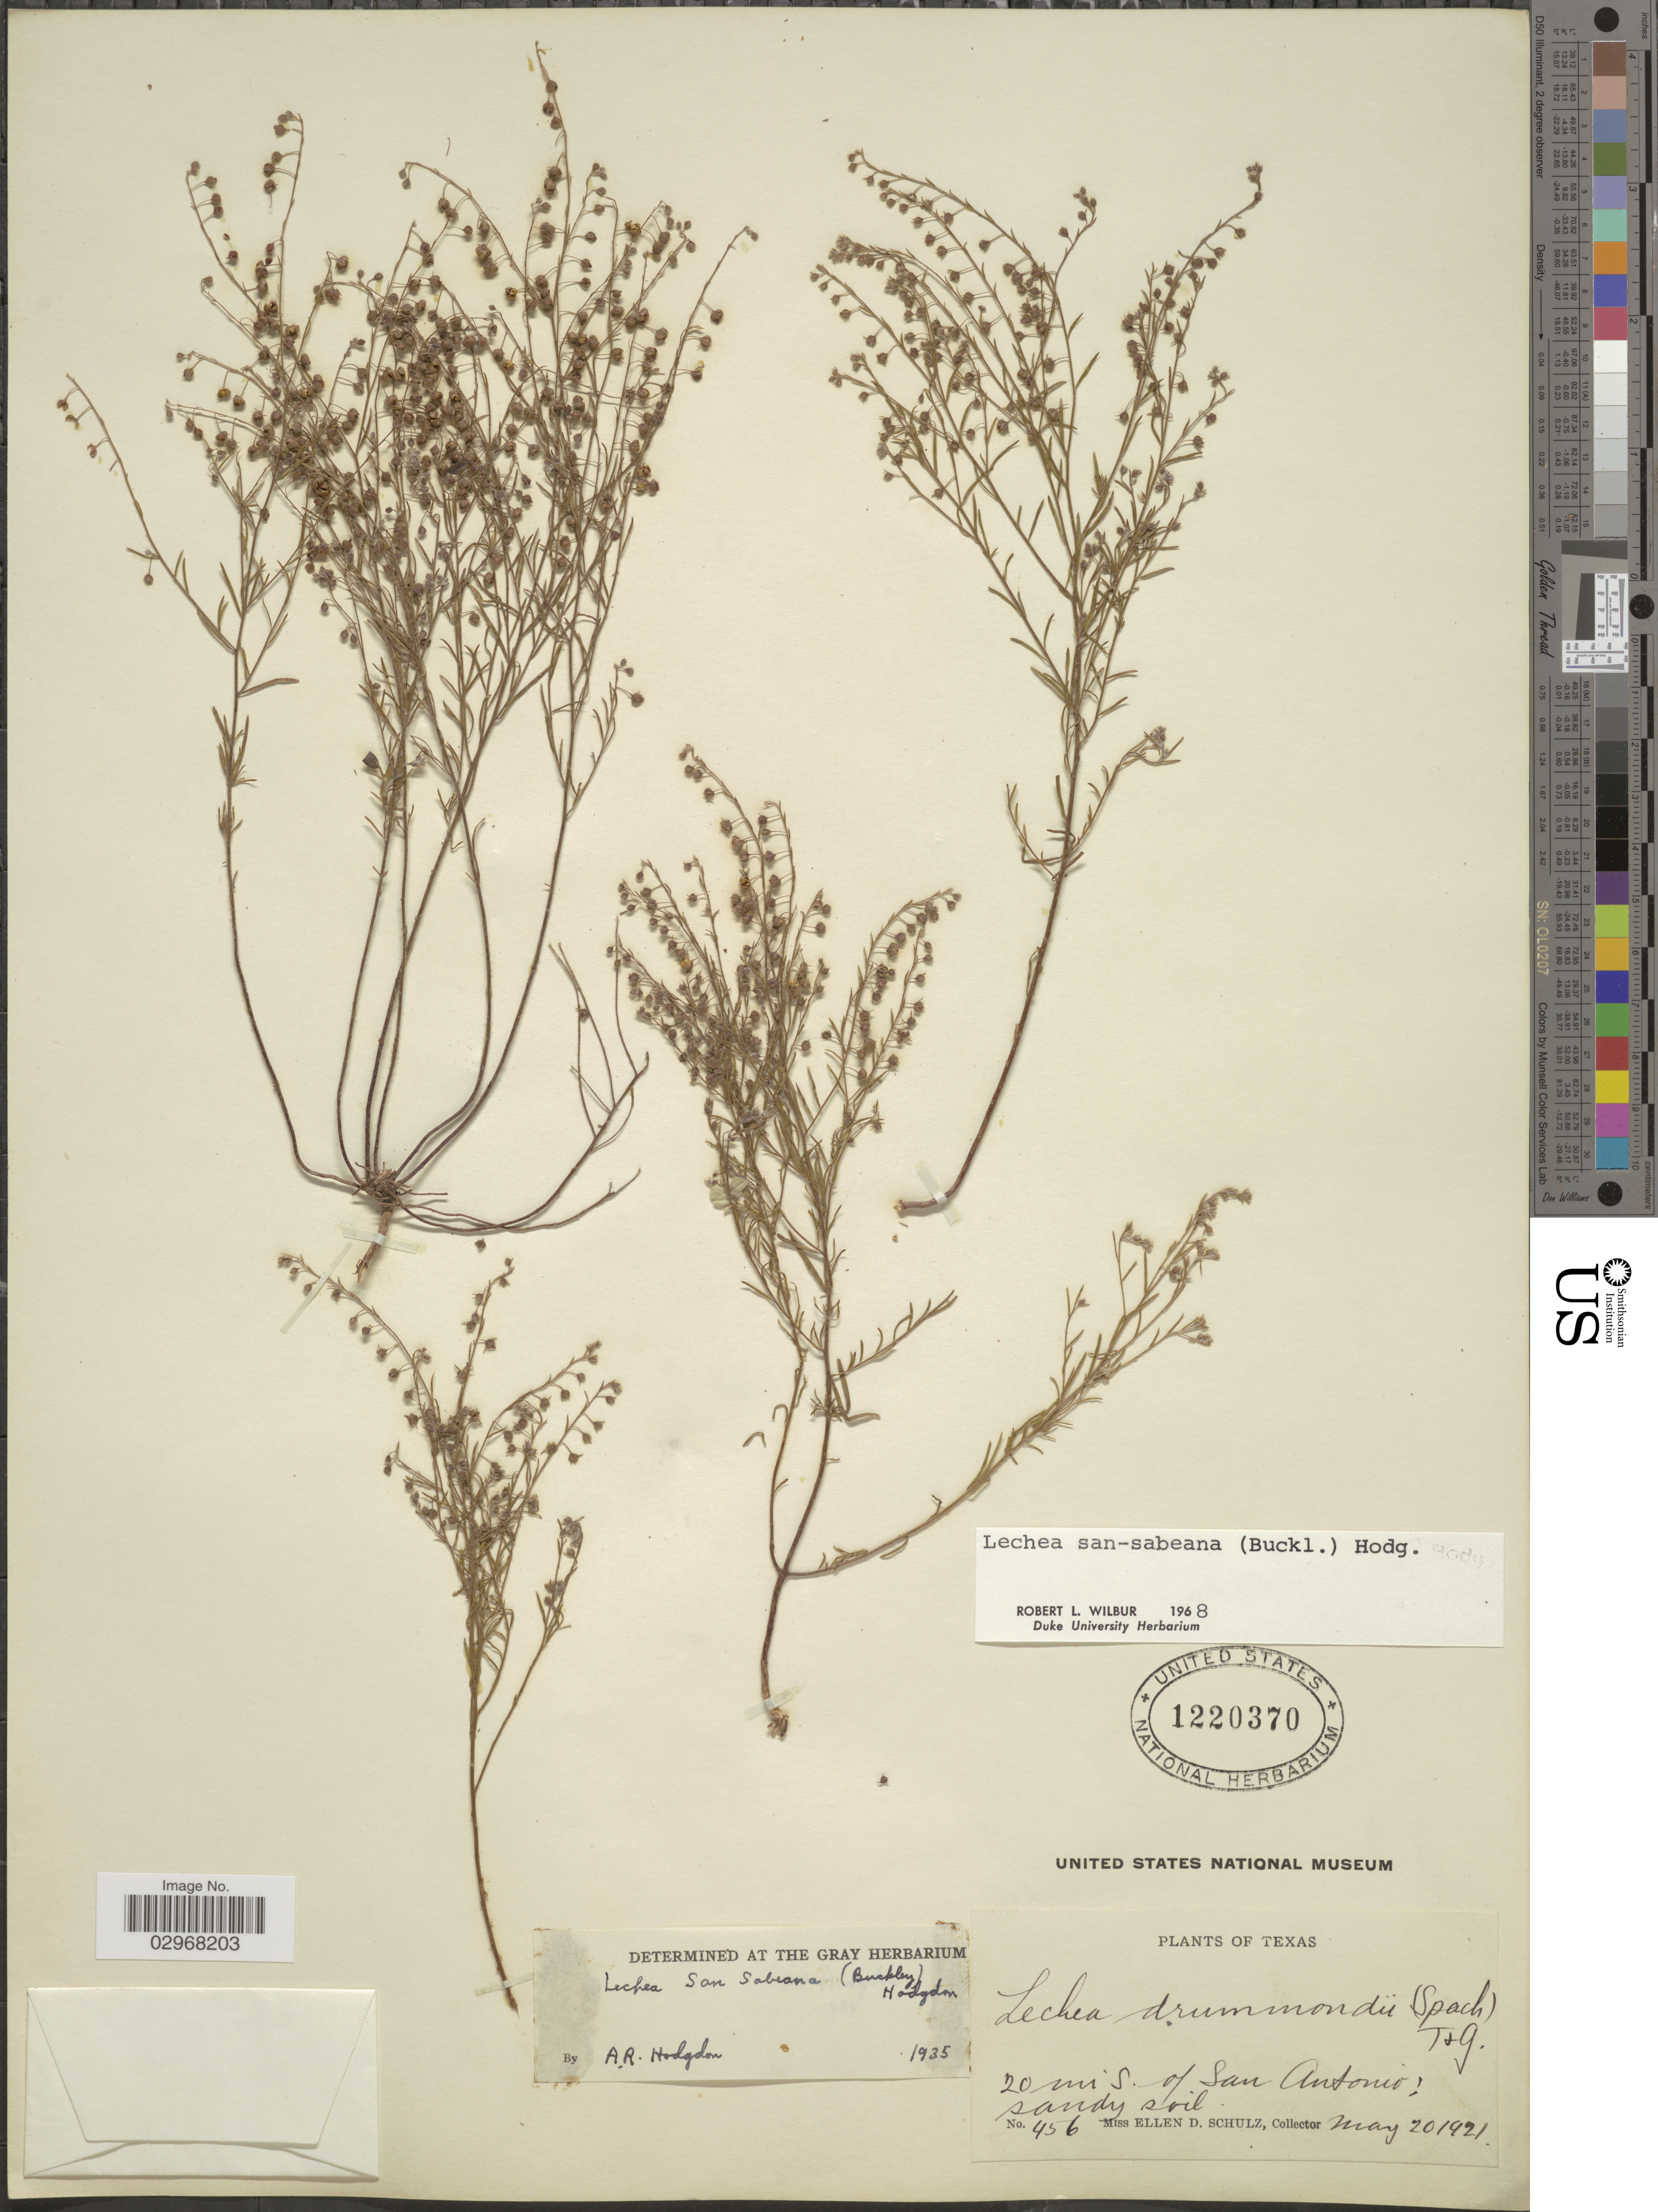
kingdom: Plantae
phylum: Tracheophyta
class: Magnoliopsida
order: Malvales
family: Cistaceae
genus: Lechea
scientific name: Lechea san-sabeana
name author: (Buckley) Hodgdon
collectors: E. D. Schulz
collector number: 456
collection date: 1921-05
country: United States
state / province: Texas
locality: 20 mi S. of San Antonio; sandy soil.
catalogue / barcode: US 1220370